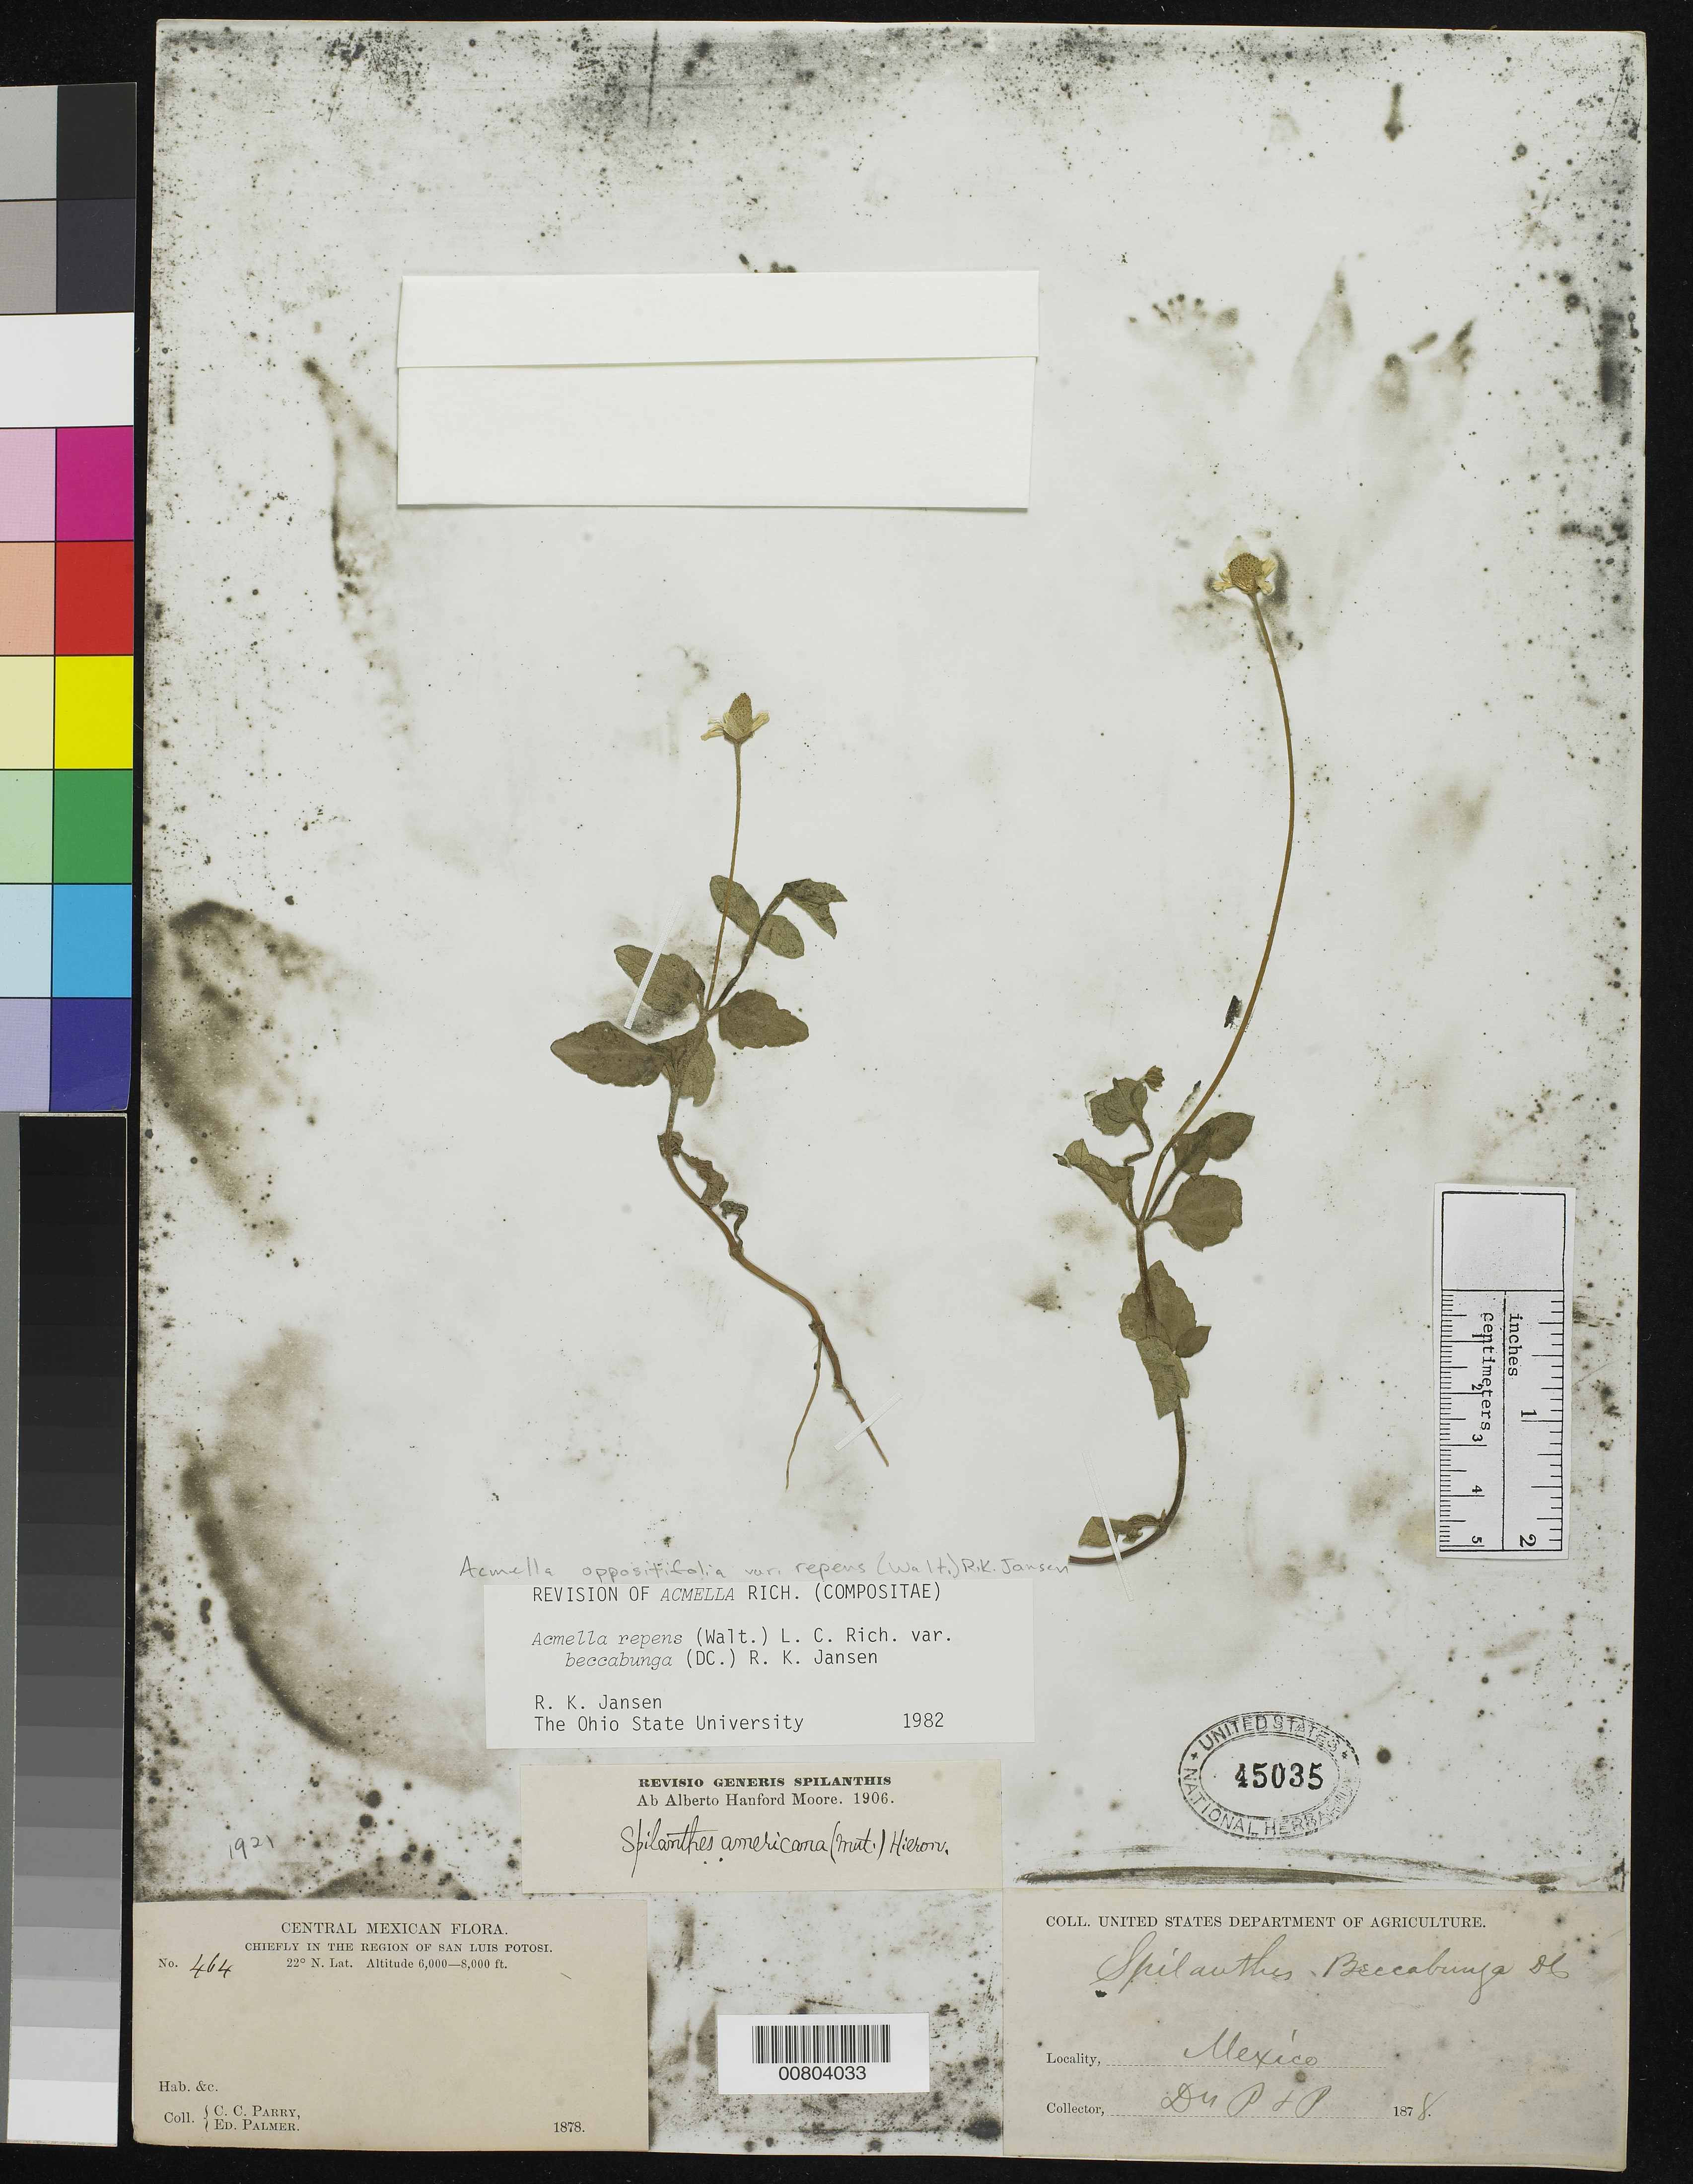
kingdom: Plantae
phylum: Tracheophyta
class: Magnoliopsida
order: Asterales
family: Asteraceae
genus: Acmella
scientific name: Acmella repens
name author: (Walter) Rich.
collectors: C. C. Parry & E. Palmer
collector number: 464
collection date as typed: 1878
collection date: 1878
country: Mexico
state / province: San Luis Potosí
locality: Chiefly in the region of San Luis Potosí.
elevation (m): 1829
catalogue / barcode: US 45035